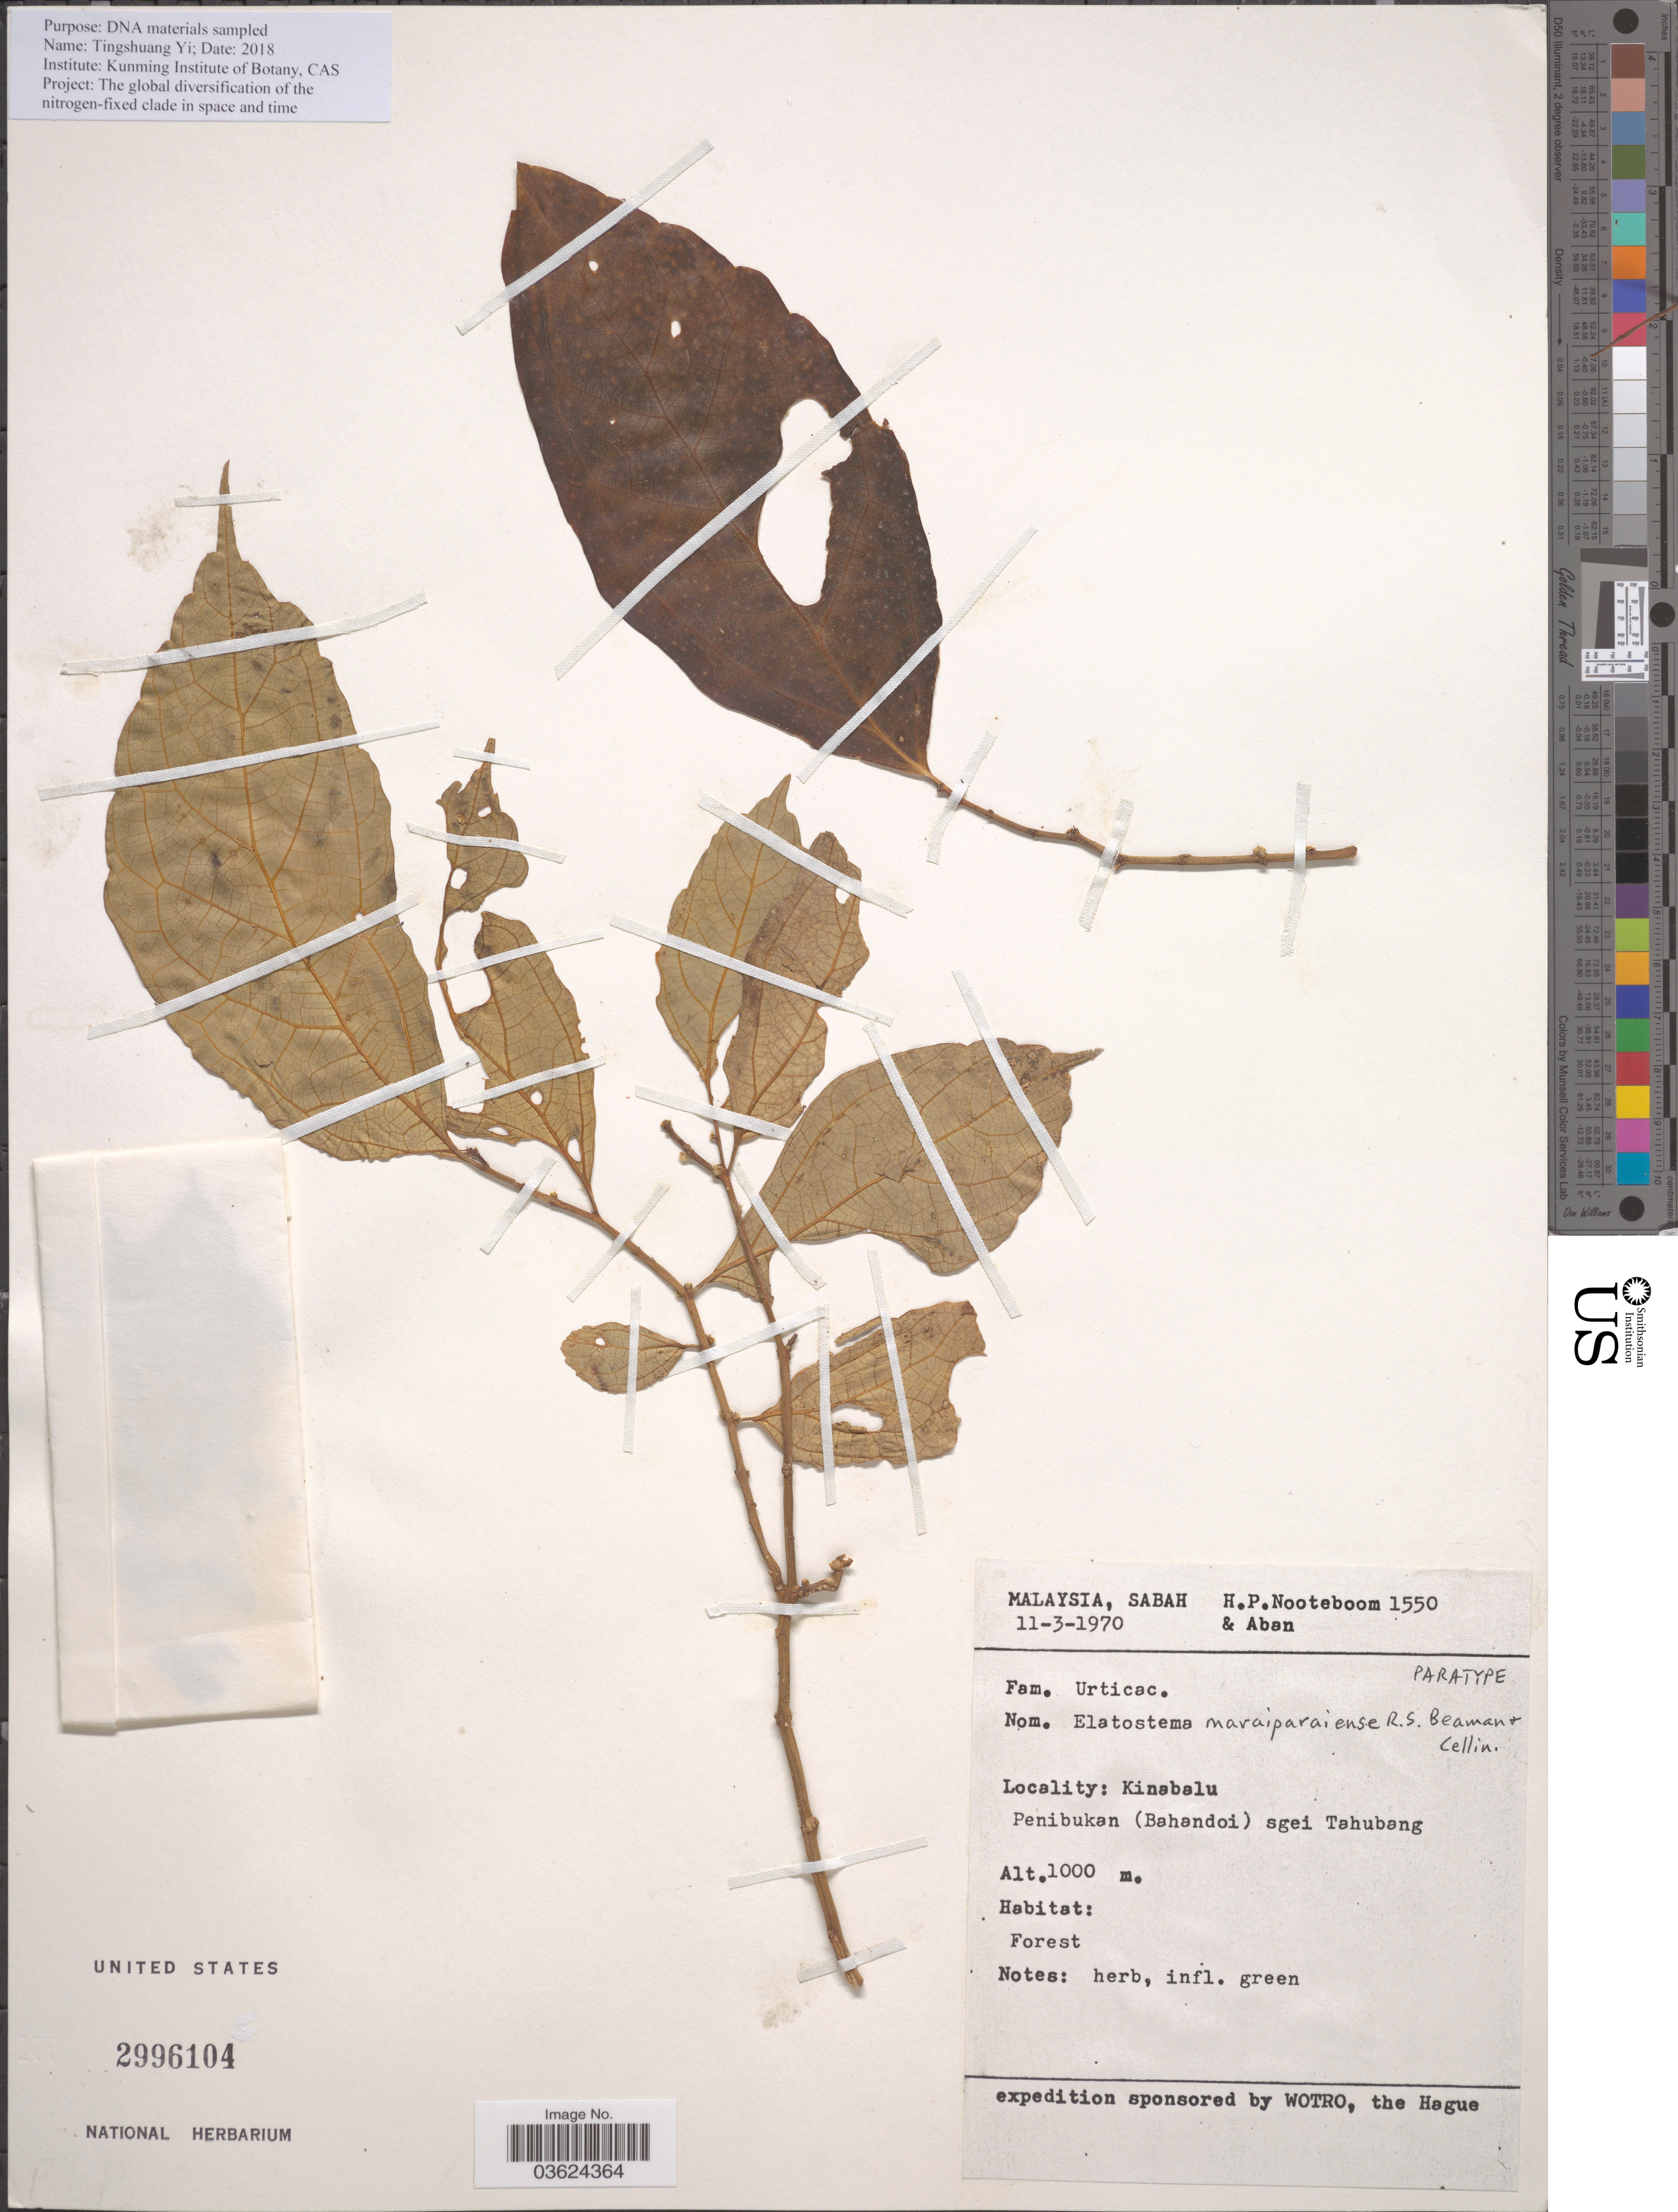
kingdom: Plantae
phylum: Tracheophyta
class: Magnoliopsida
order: Rosales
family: Urticaceae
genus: Elatostema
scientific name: Elatostema maraiparaiense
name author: R.S. Beaman & Cellin.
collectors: H. P. Nooteboom & -- Aban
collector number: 1550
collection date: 1970-03-11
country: Malaysia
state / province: Sabah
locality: Kinabalu, Penibukan (Bahandoi) sgei Tahubang.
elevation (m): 1000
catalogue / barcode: US 2996104